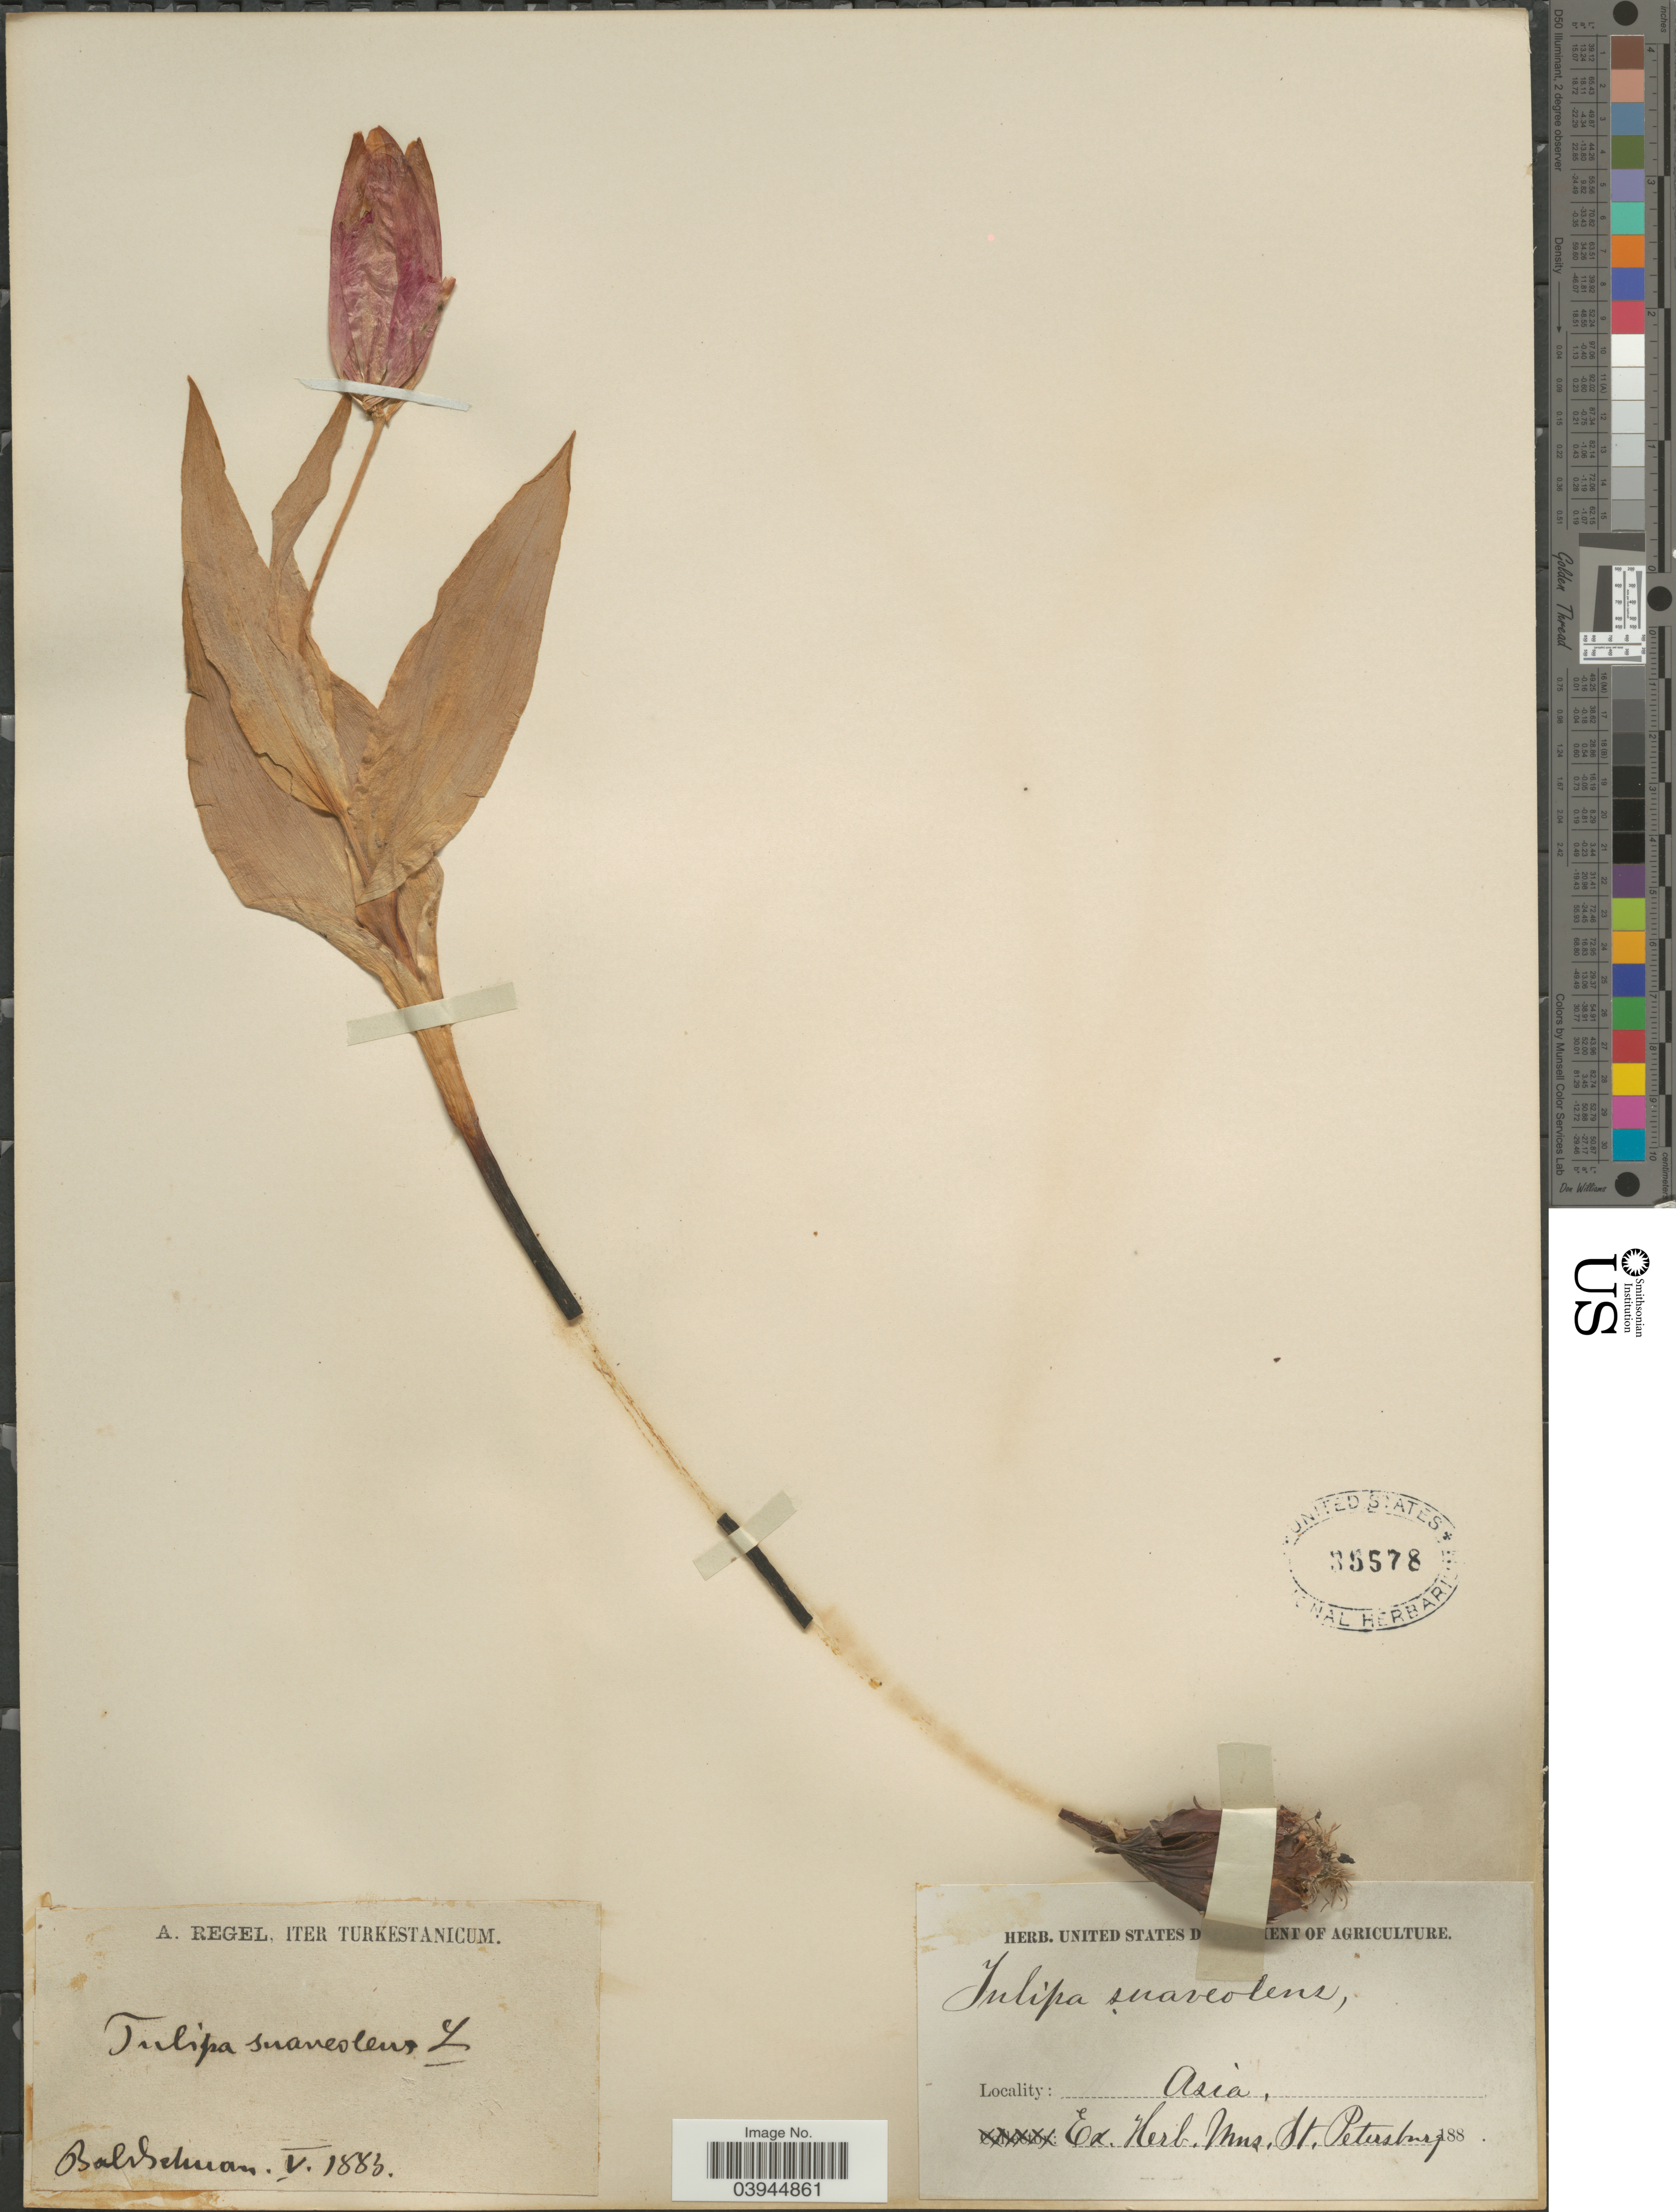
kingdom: Plantae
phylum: Tracheophyta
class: Liliopsida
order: Liliales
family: Liliaceae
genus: Tulipa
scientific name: Tulipa suaveolens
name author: Roth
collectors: A. Regel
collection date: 1883-05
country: Uzbekistan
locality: Turkestanicum. Baldschuan.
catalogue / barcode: US 35578